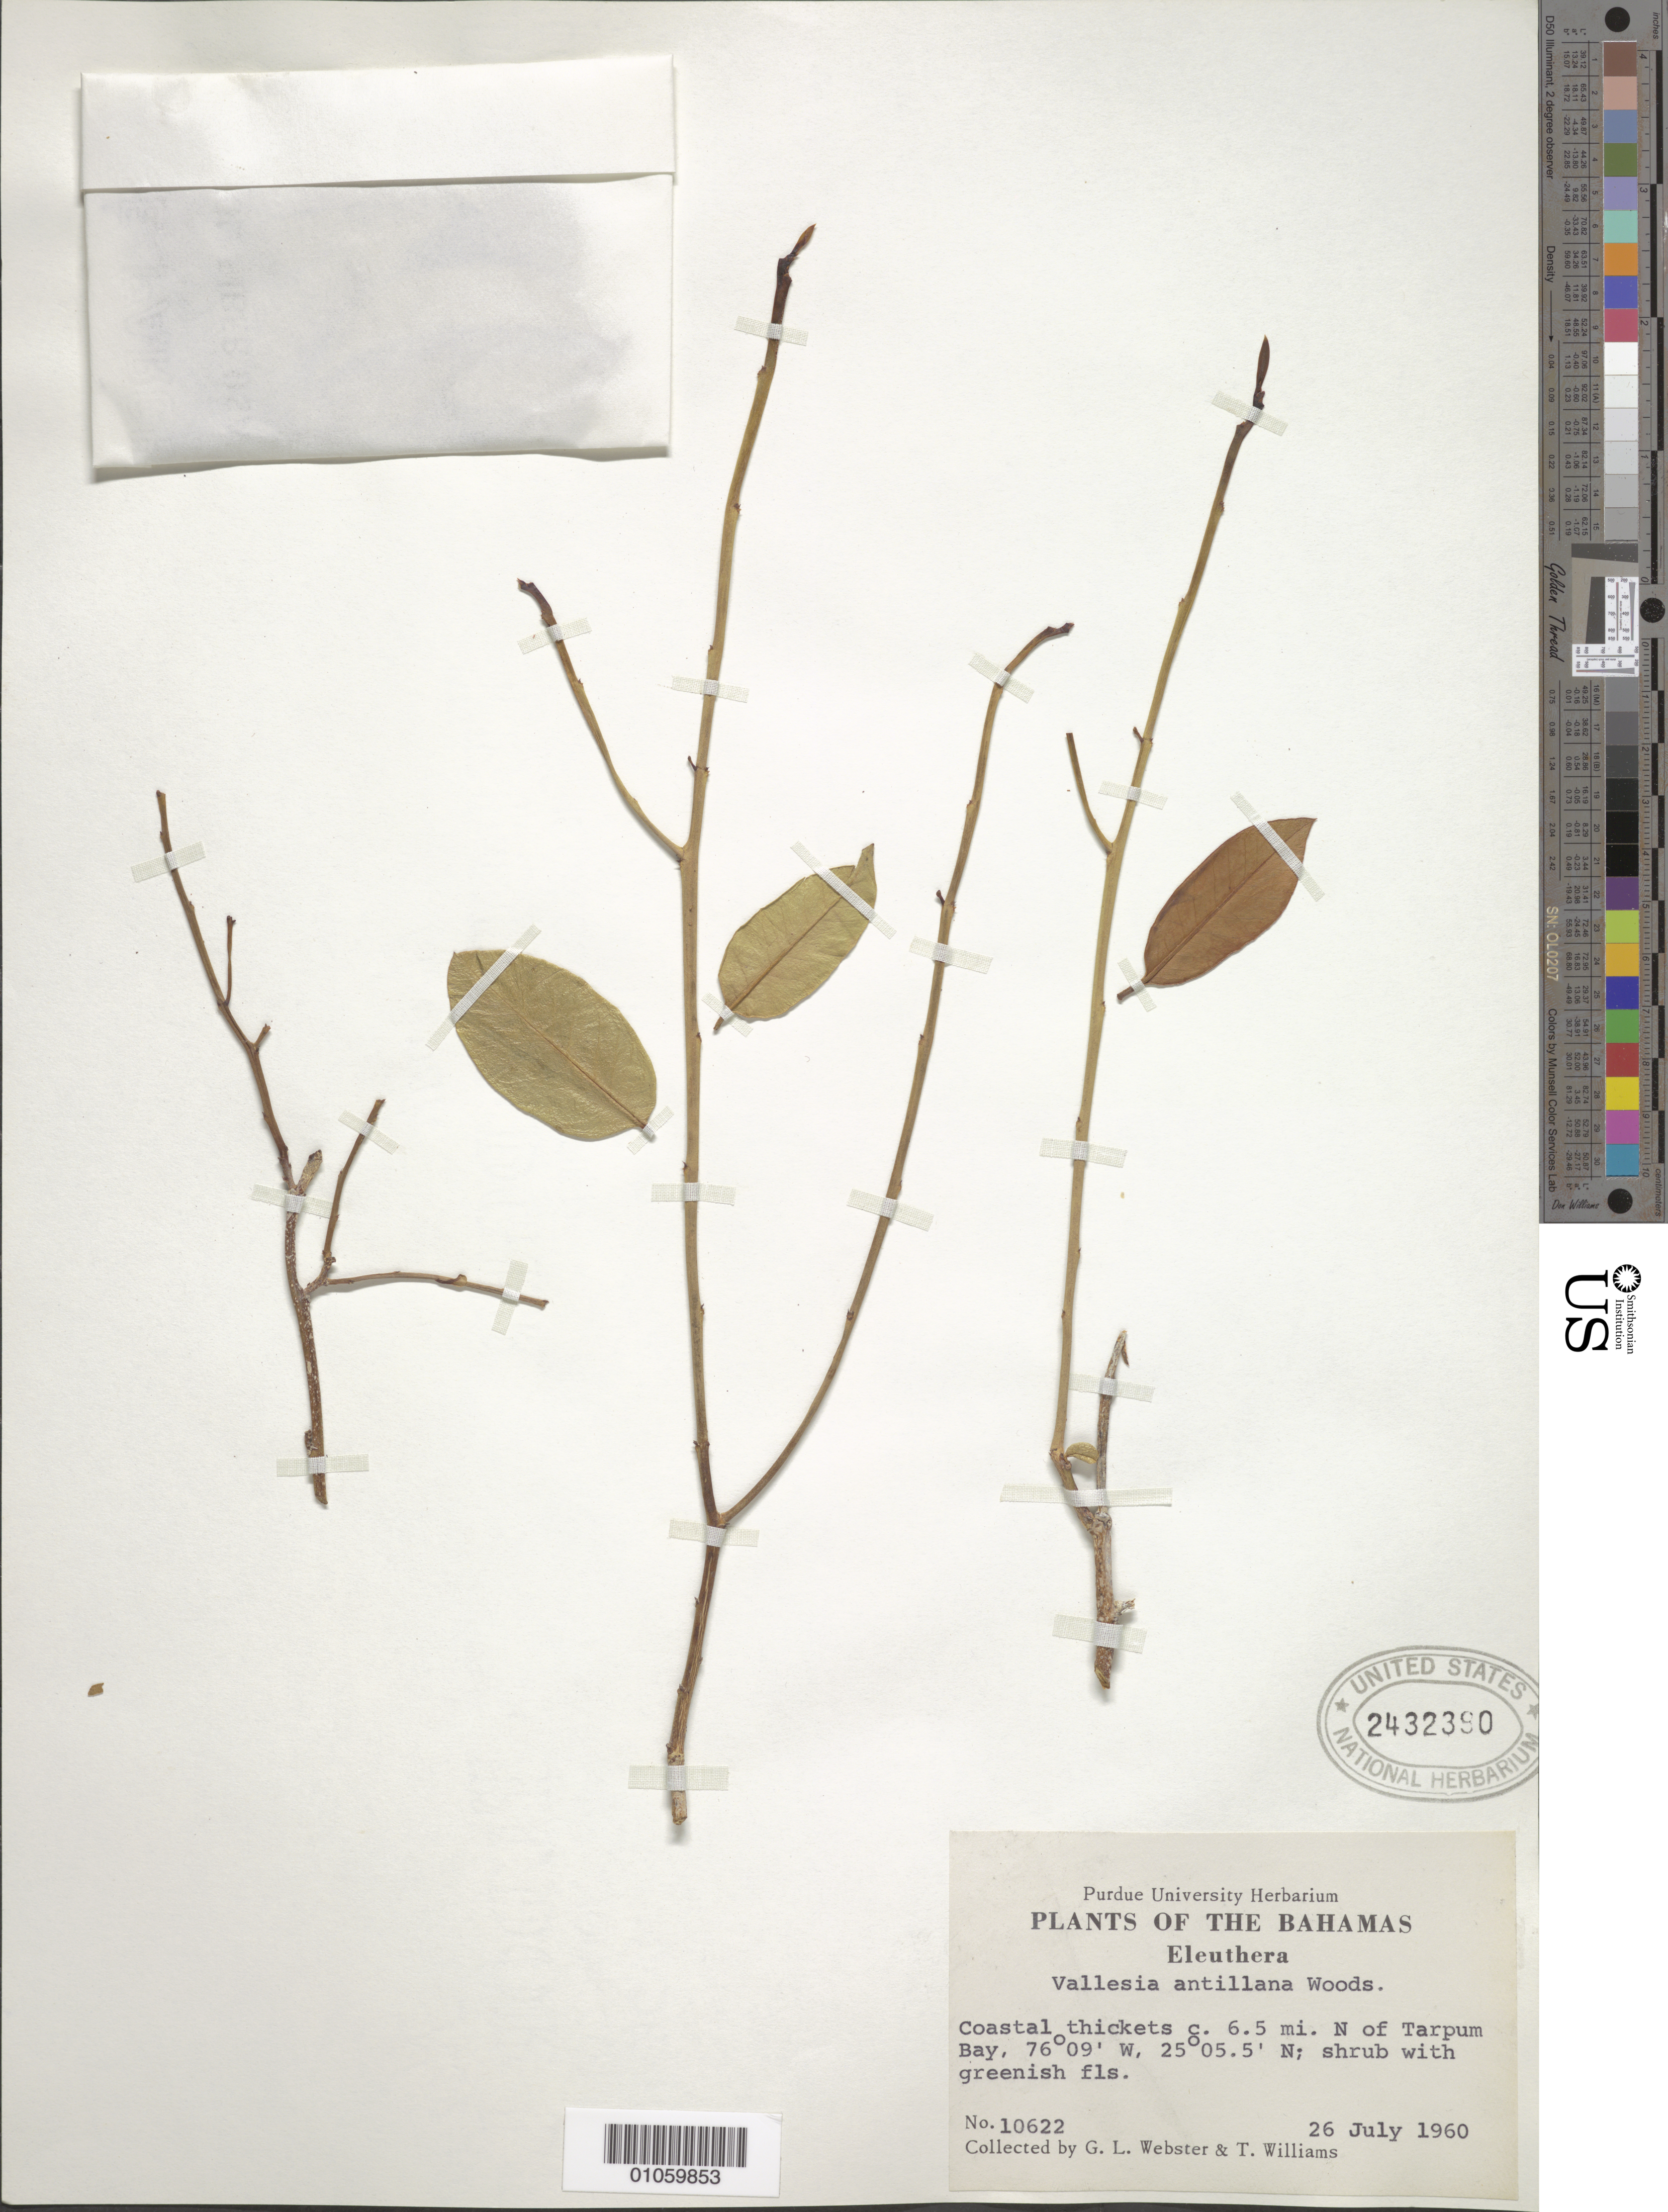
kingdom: Plantae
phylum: Tracheophyta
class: Magnoliopsida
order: Gentianales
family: Apocynaceae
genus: Vallesia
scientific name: Vallesia antillana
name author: Woodson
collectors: G. L. Webster & T. Williams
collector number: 10622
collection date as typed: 26 Jul 1960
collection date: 1960-07-26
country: Bahamas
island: Eleuthera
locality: About 6.5 mi. north of Tarpum Bay, coastal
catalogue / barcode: US 2432390